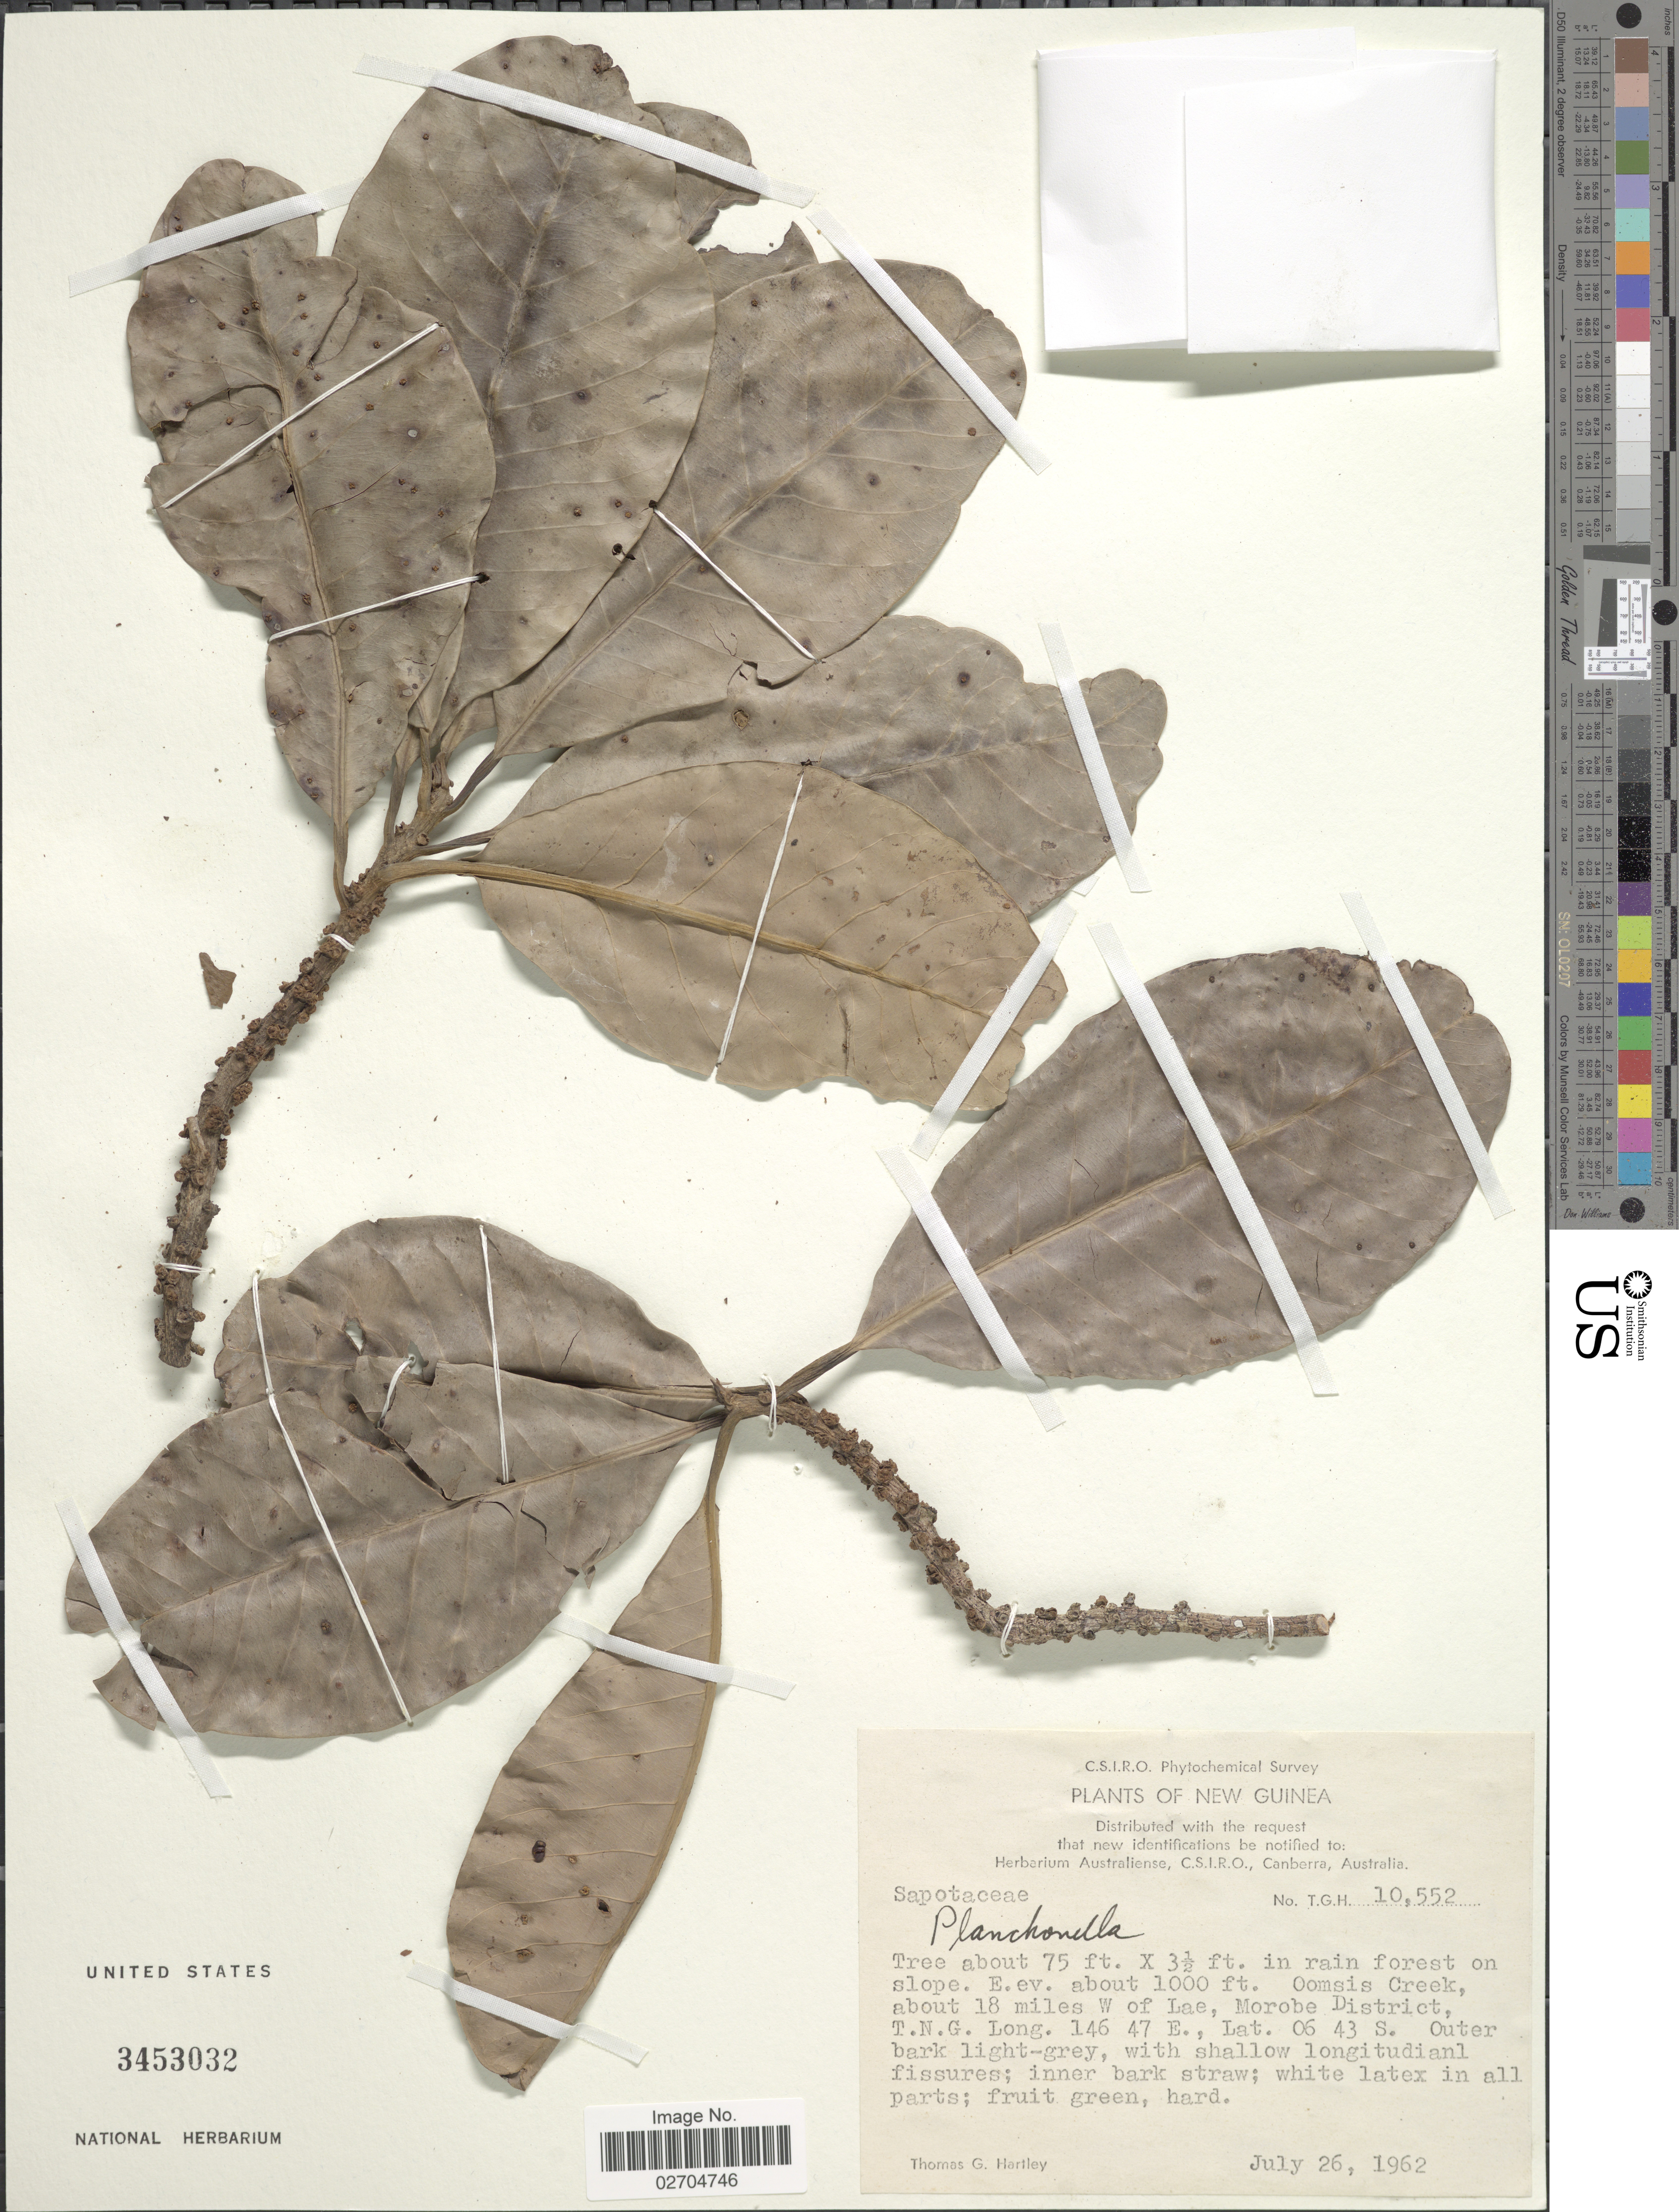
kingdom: Plantae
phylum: Tracheophyta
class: Magnoliopsida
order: Ericales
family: Sapotaceae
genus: Planchonella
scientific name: Planchonella sp.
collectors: T. G. Hartley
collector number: T.G.H. 10552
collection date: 1962-07-26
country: Papua New Guinea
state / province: Morobe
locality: New Guinea. Oomsis Creek, about 18 miles W of Lae, T.N.G.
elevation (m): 305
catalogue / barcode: US 3453032